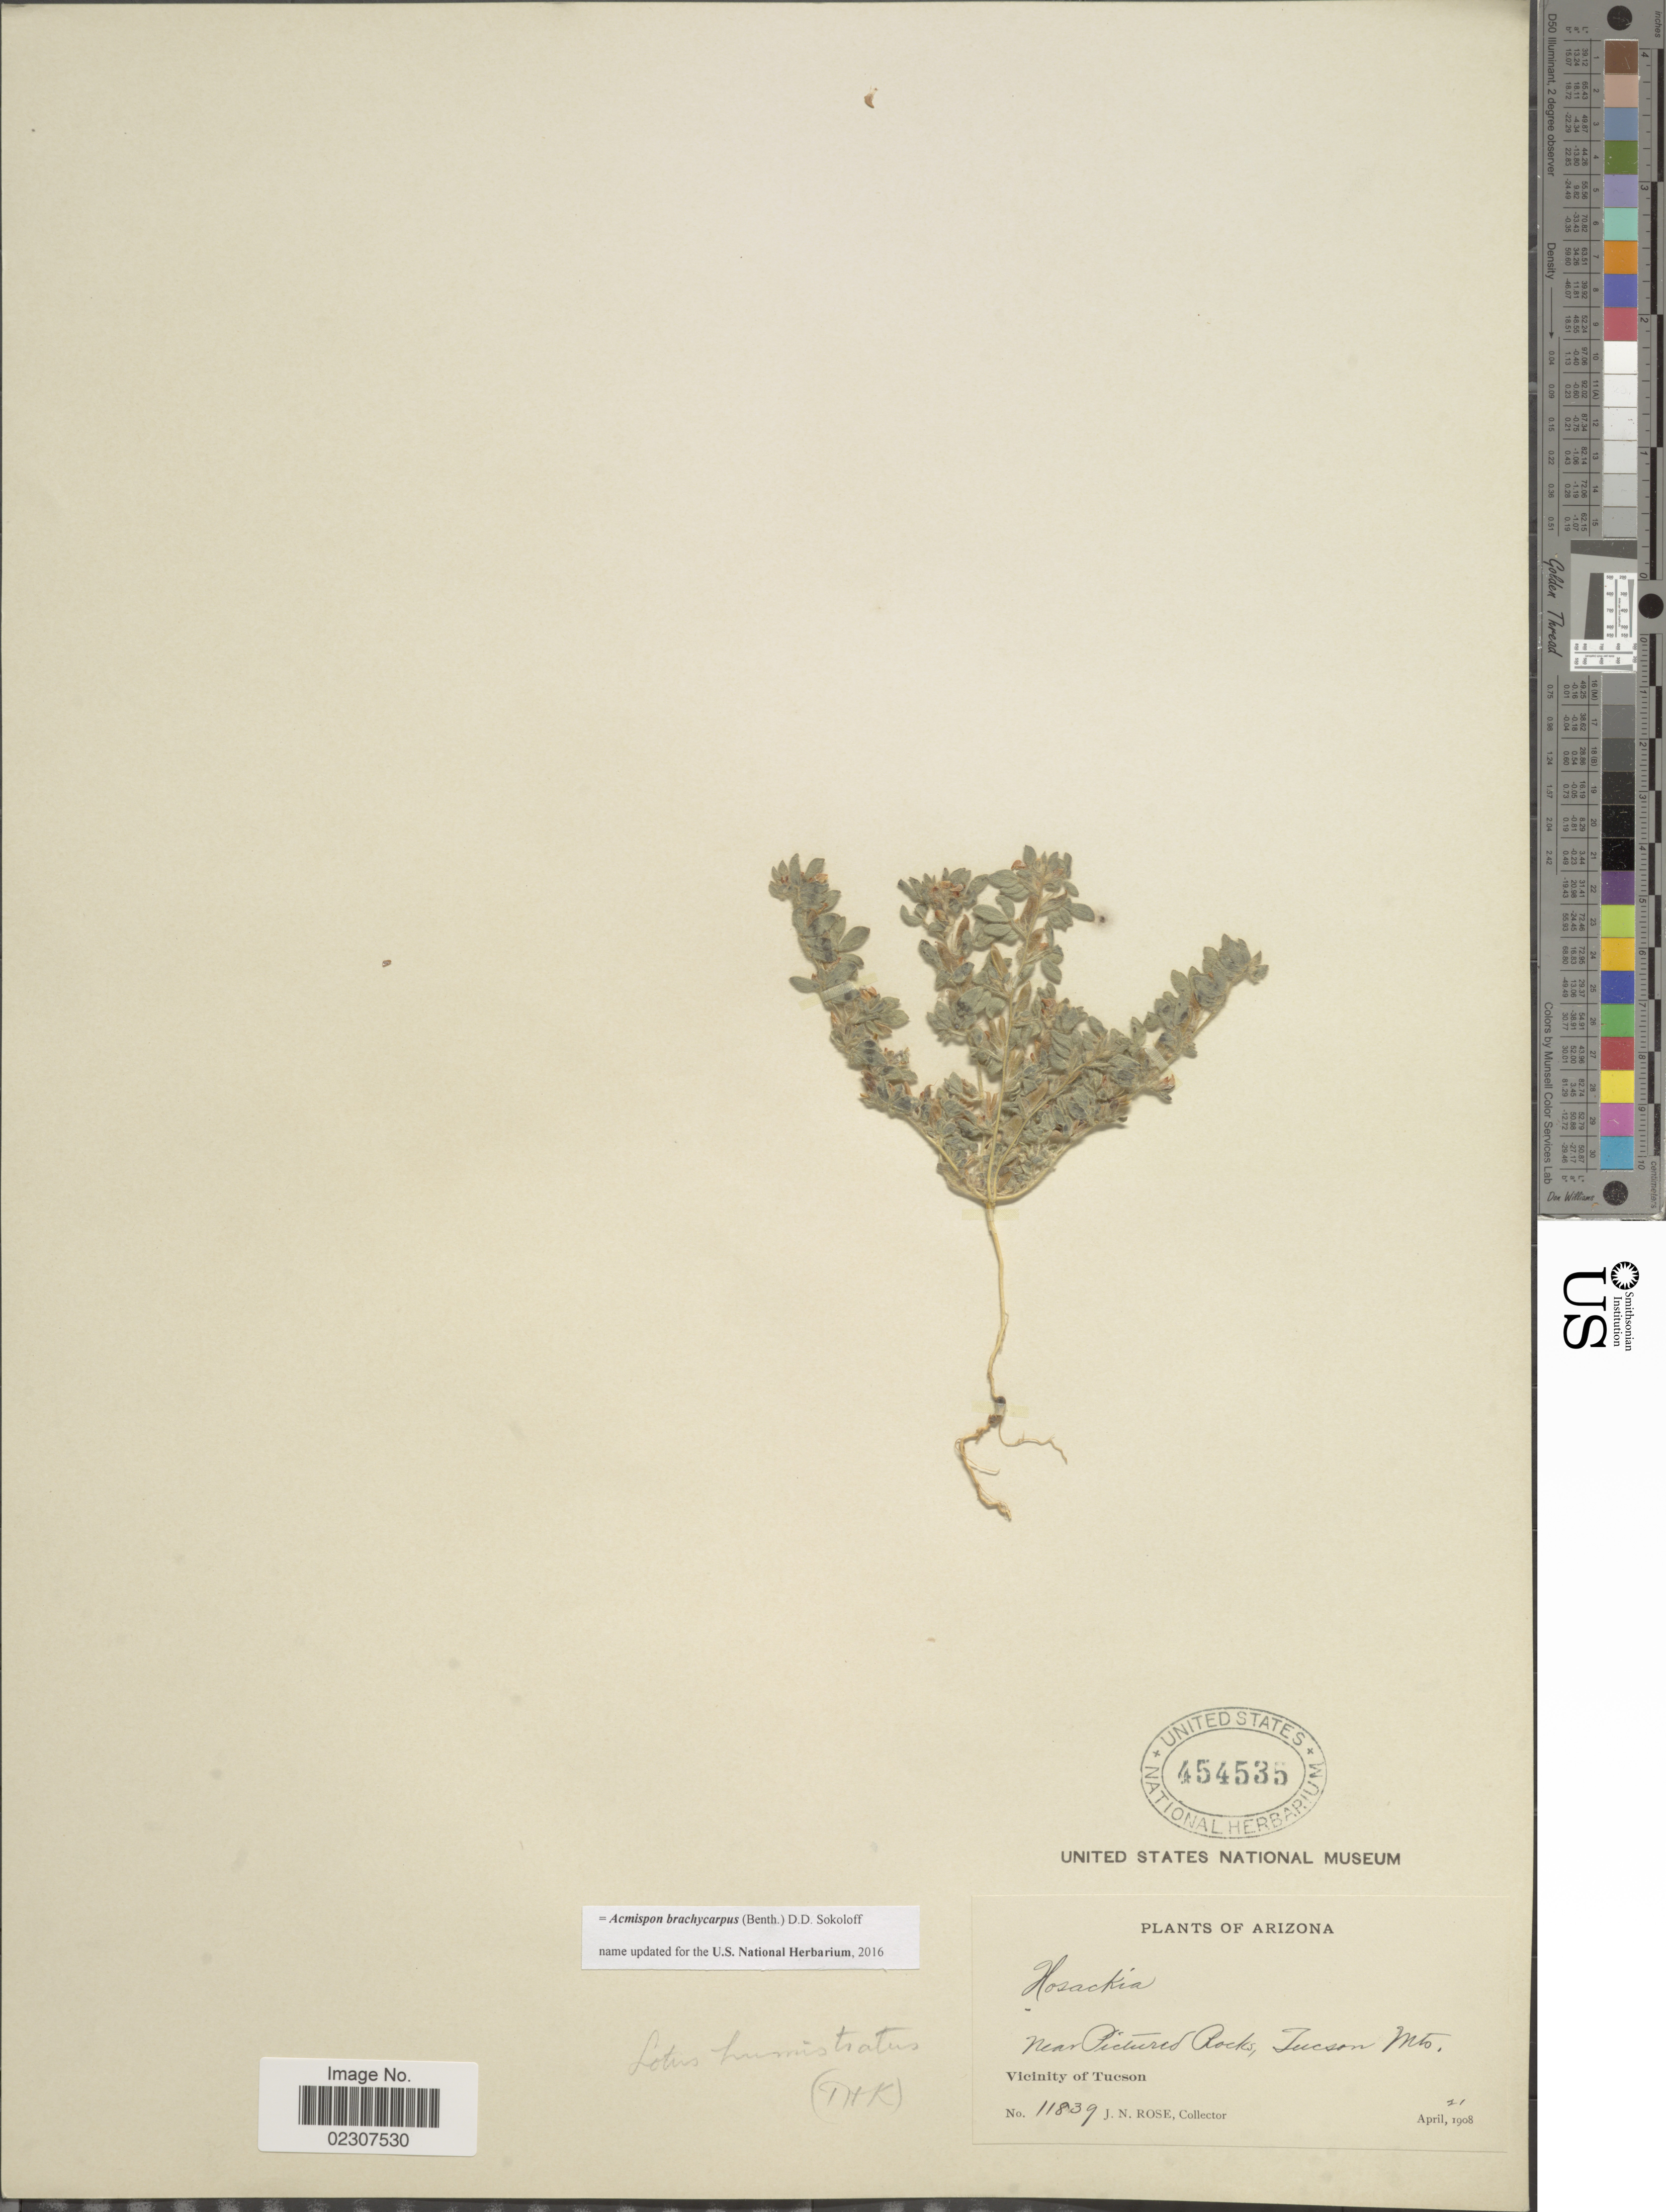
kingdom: Plantae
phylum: Tracheophyta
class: Magnoliopsida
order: Fabales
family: Fabaceae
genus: Acmispon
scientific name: Acmispon brachycarpus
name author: (Benth.) D.D. Sokoloff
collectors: J. N. Rose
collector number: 11839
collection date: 1908-04-21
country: United States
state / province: Arizona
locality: Near Pictured Rocks, Tucson Mts, Vicinity of Tucson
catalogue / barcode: US 454535